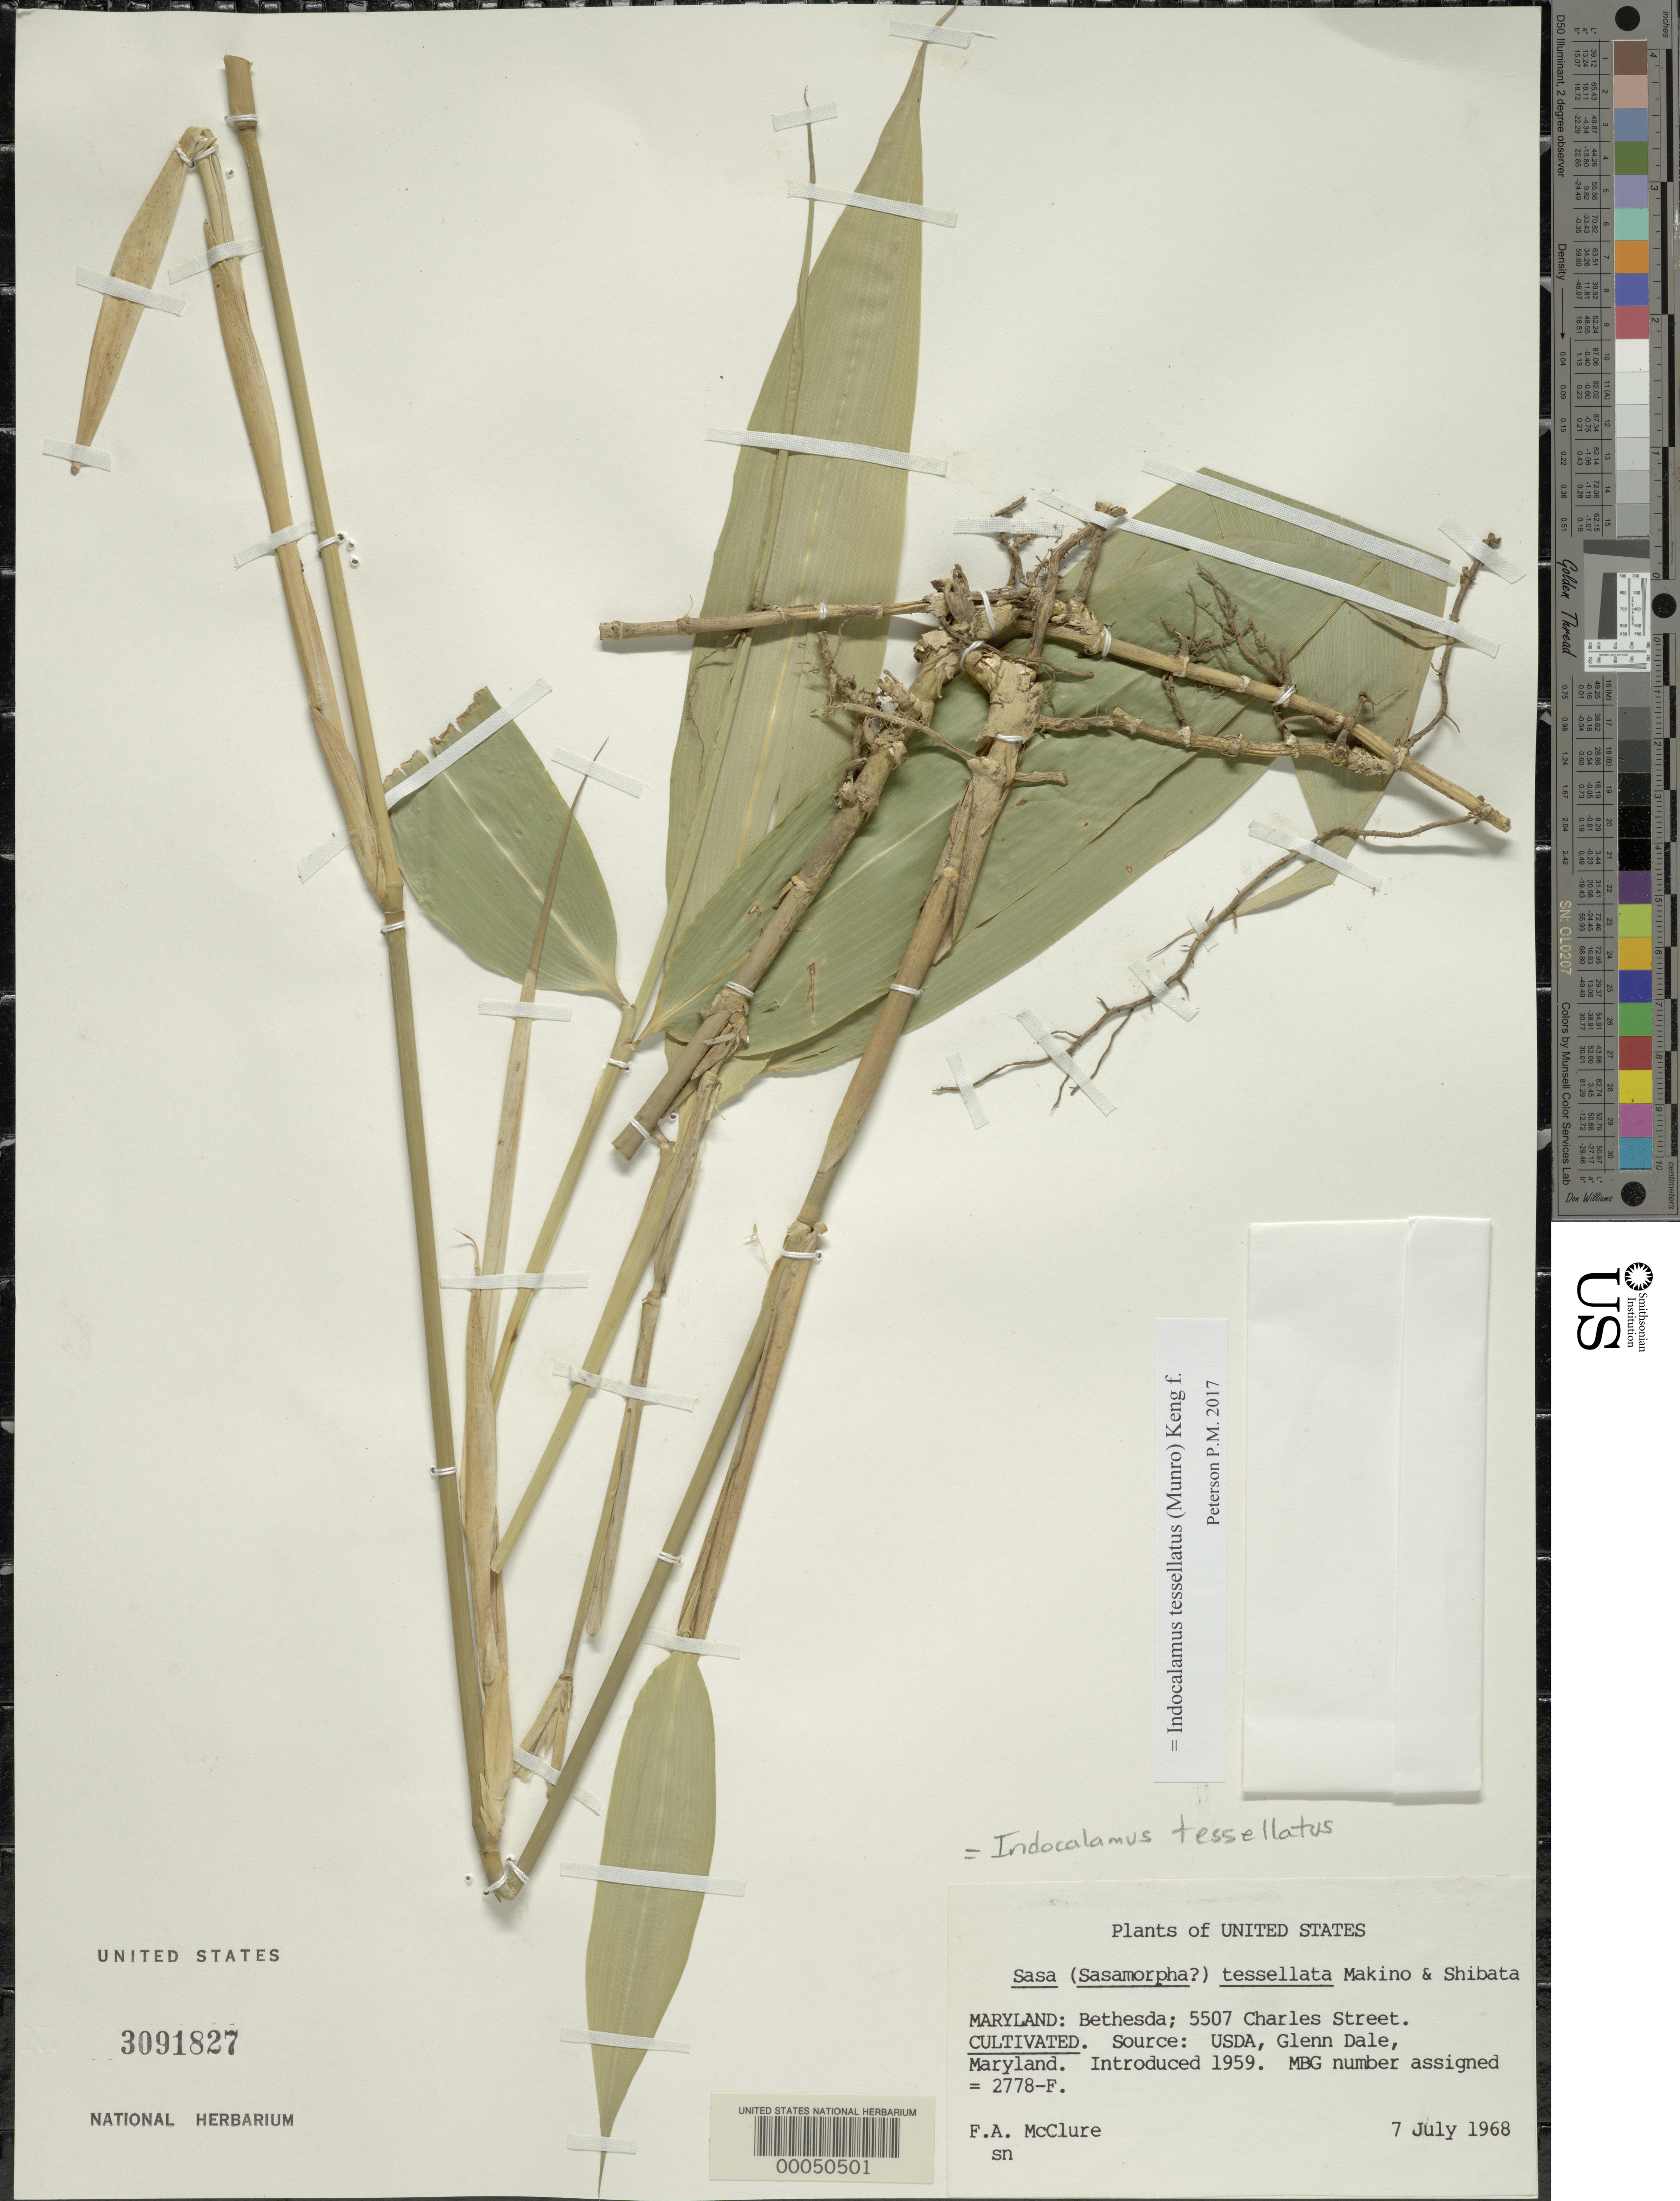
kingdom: Plantae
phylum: Tracheophyta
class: Liliopsida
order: Poales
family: Poaceae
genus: Indocalamus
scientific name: Indocalamus tessellatus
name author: (Munro) Keng f.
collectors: F. A. McClure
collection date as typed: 07 Jul 1968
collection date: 1968-07-07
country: United States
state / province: Maryland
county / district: Montgomery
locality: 5507 Charles Street, Bethesda (McClure's garden)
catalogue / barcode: US 3091827